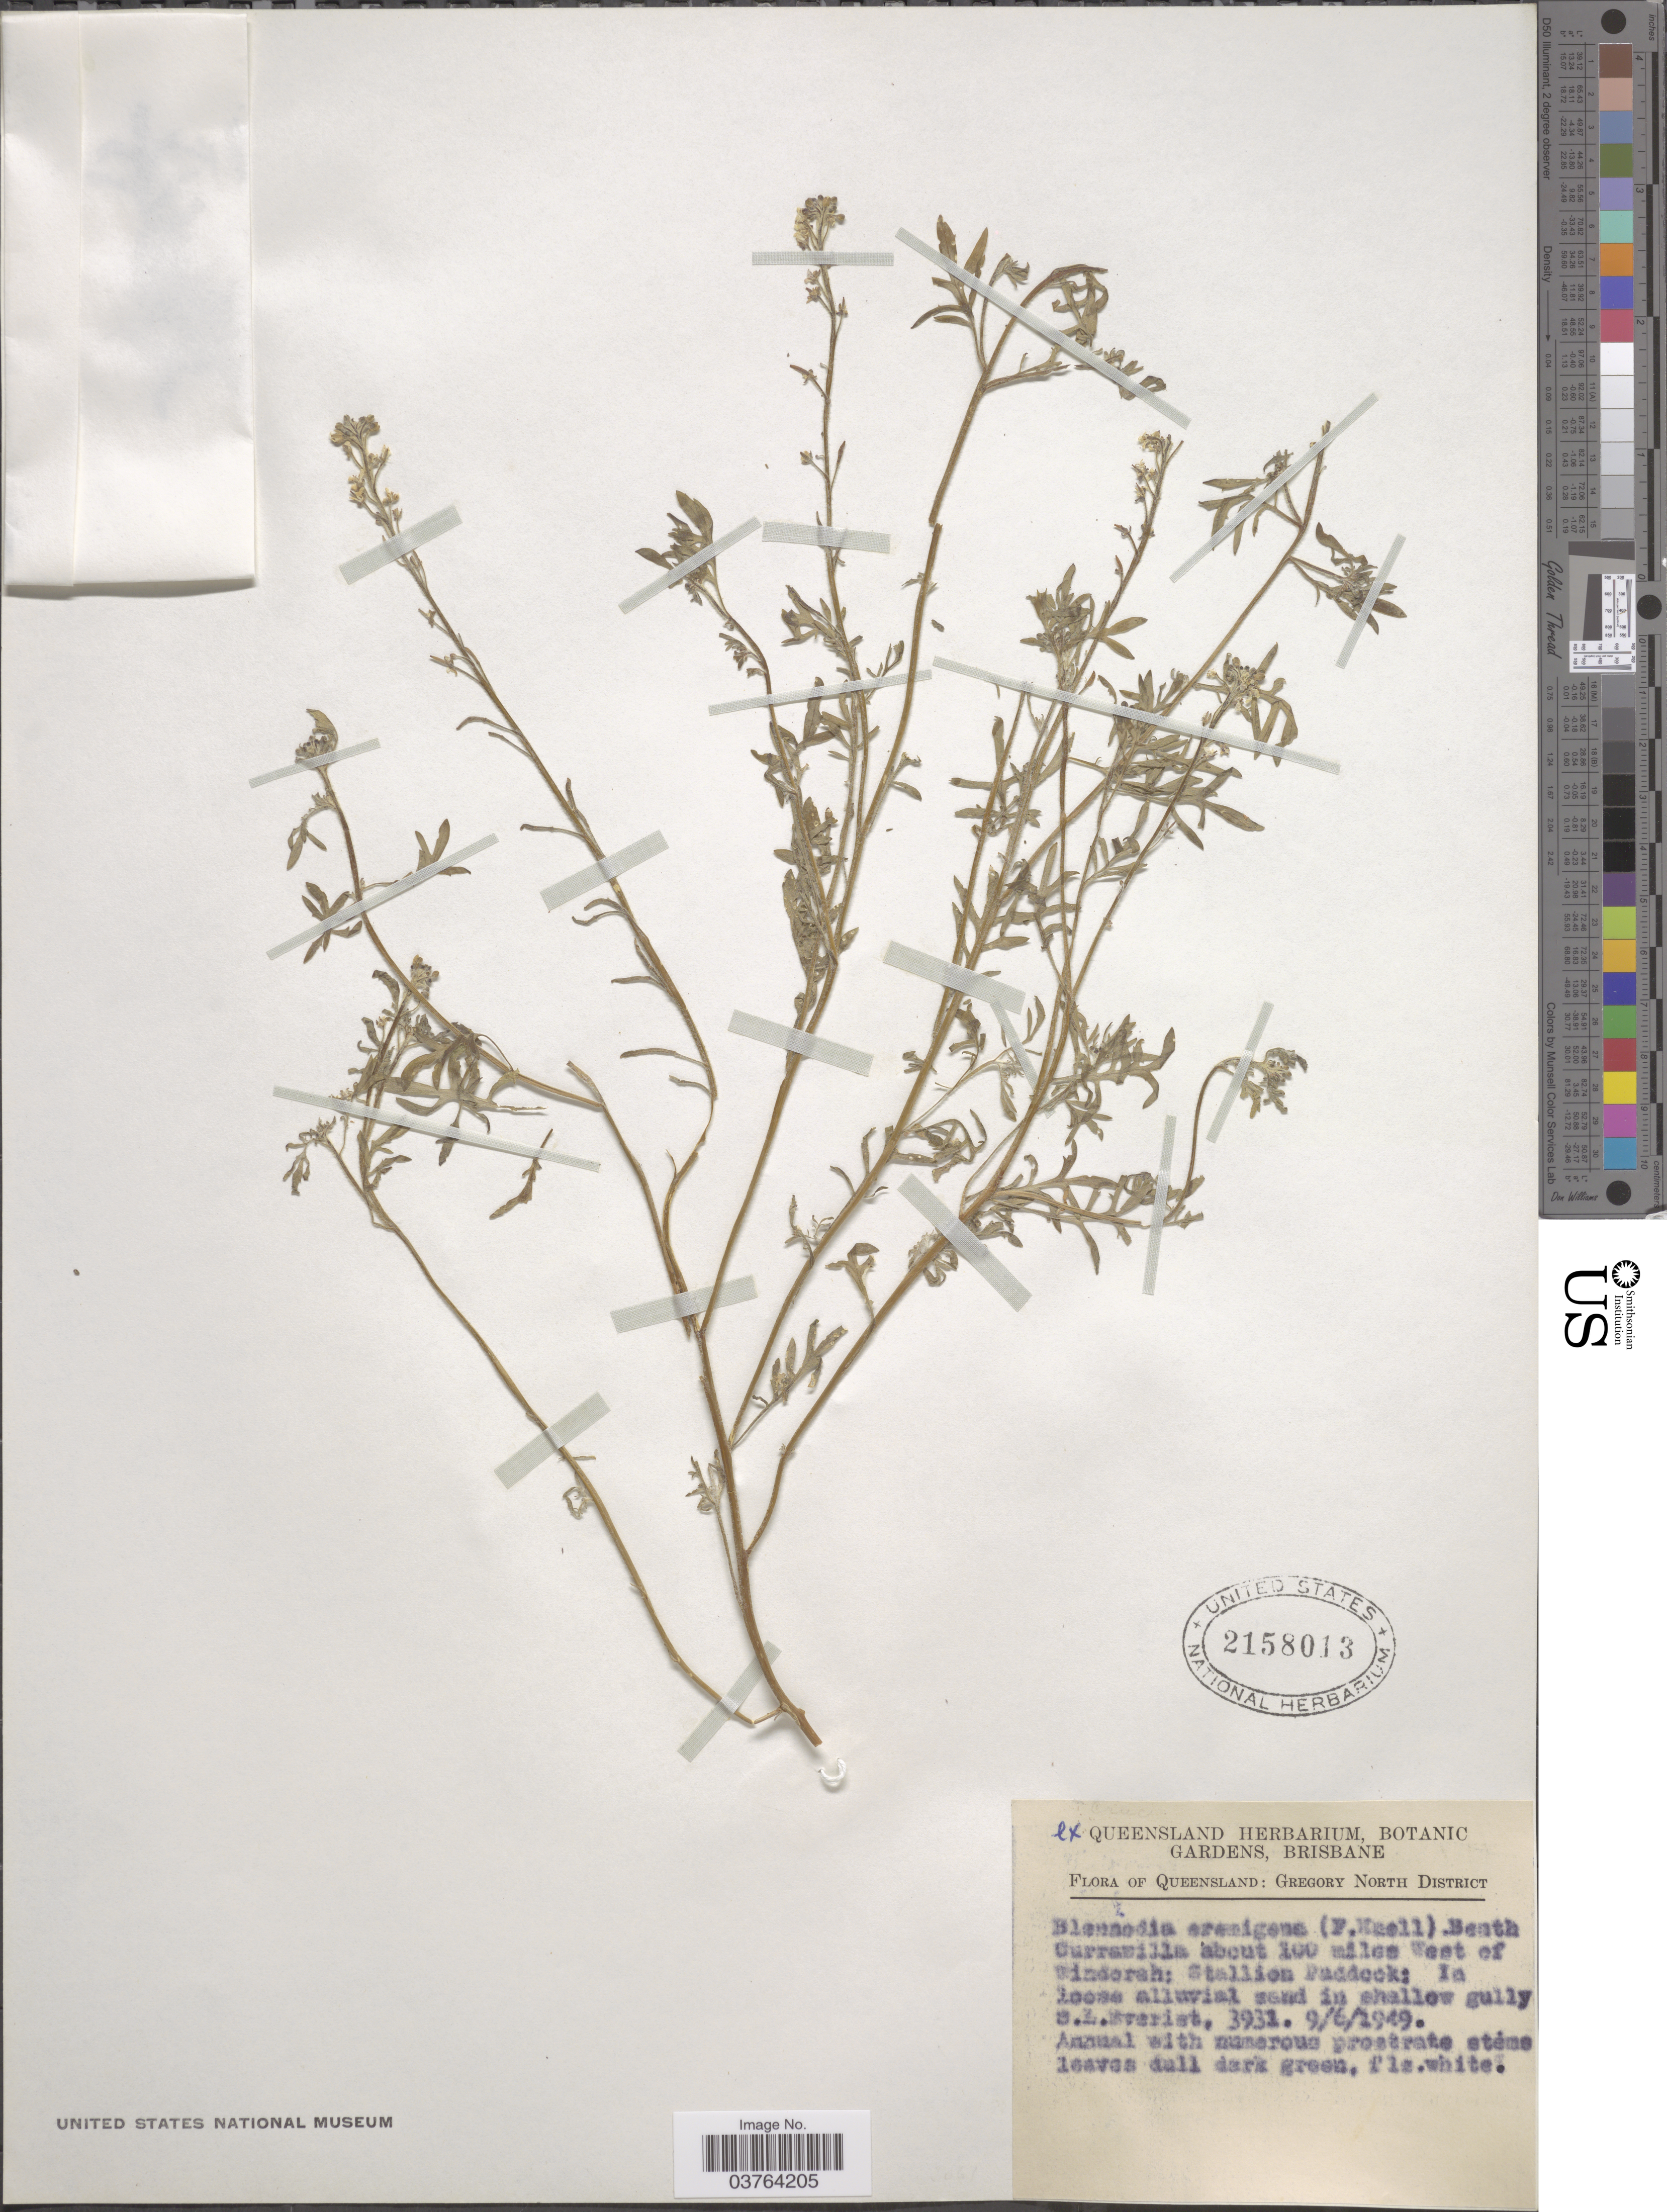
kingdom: Plantae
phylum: Tracheophyta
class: Magnoliopsida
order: Brassicales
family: Brassicaceae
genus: Blennodia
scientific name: Blennodia eremigena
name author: (F. Muell.) Benth.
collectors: S. Everist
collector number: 3931*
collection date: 1949-06-09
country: Australia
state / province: Queensland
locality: Gregory North District. Currasilla about 100 miles West of Windorah: Stallion Paddock. In loose alluvial sand in shallow gully.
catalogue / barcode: US 2158013